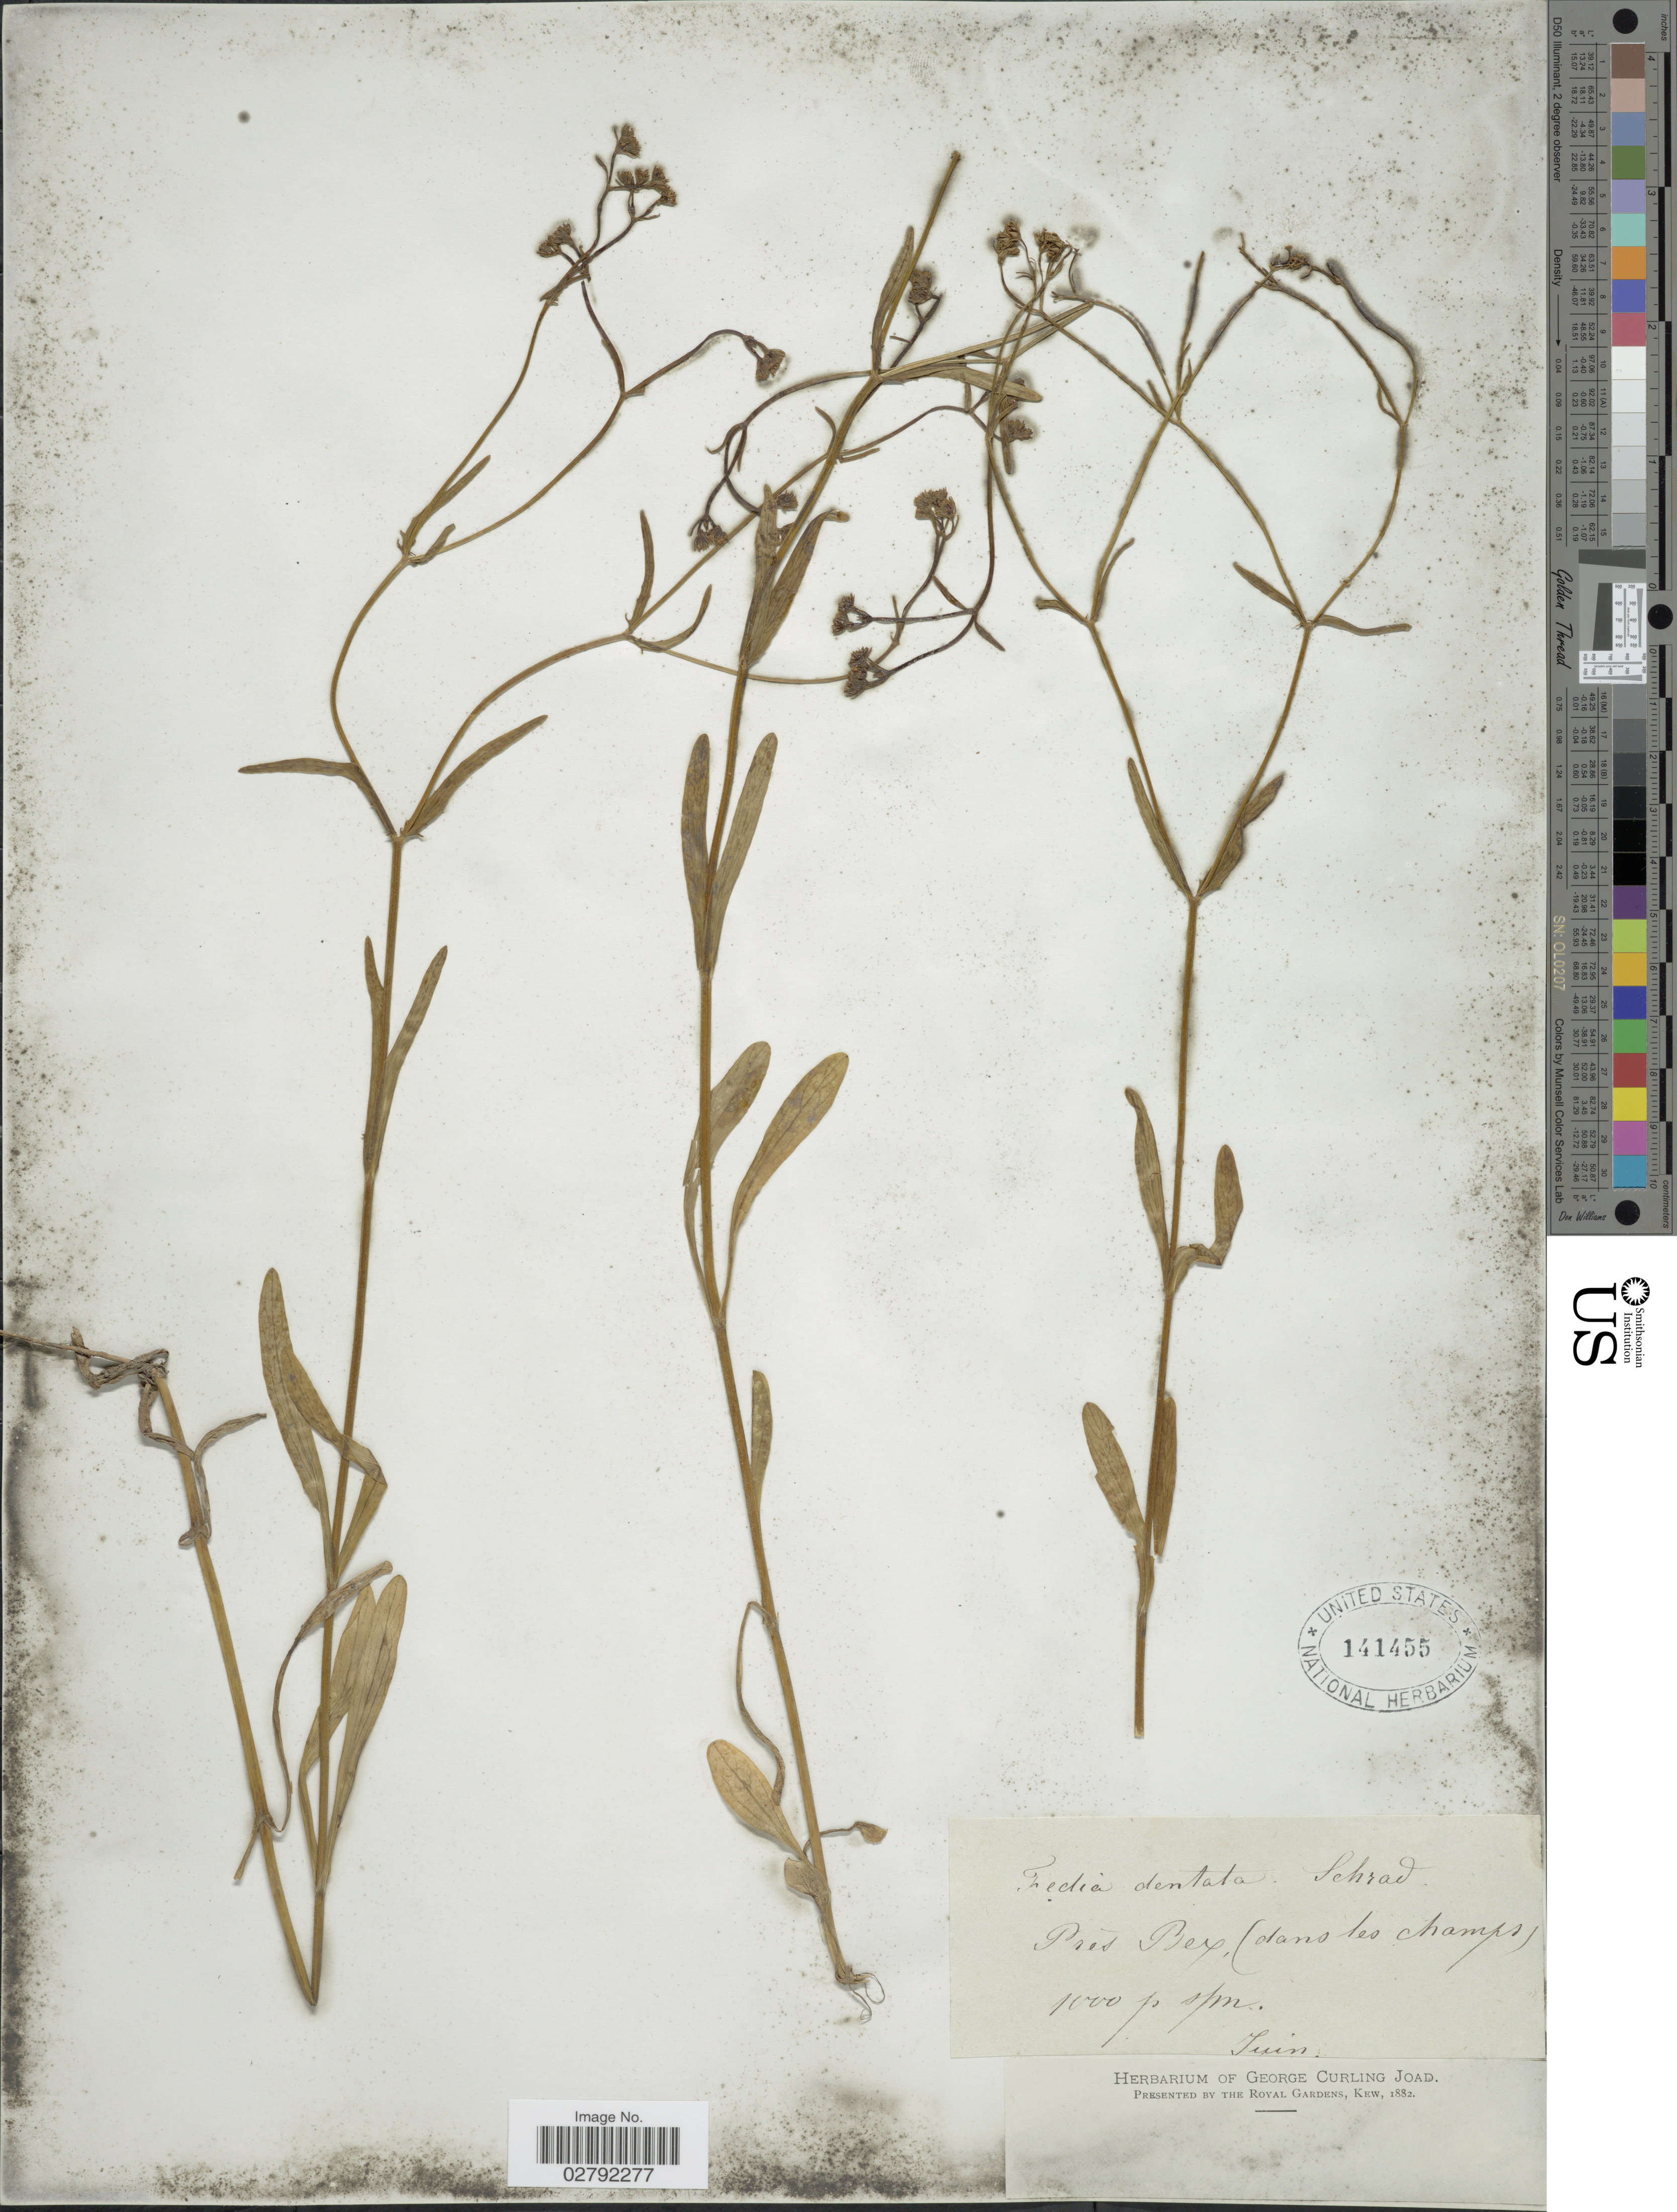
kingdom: Plantae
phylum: Tracheophyta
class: Magnoliopsida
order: Dipsacales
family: Caprifoliaceae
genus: Valerianella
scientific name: Valerianella dentata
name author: (L.) Pollich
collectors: ex herb. George Curling Joad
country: France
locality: Prés Bey, (dans les champs)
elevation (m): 1000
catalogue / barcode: US 141455